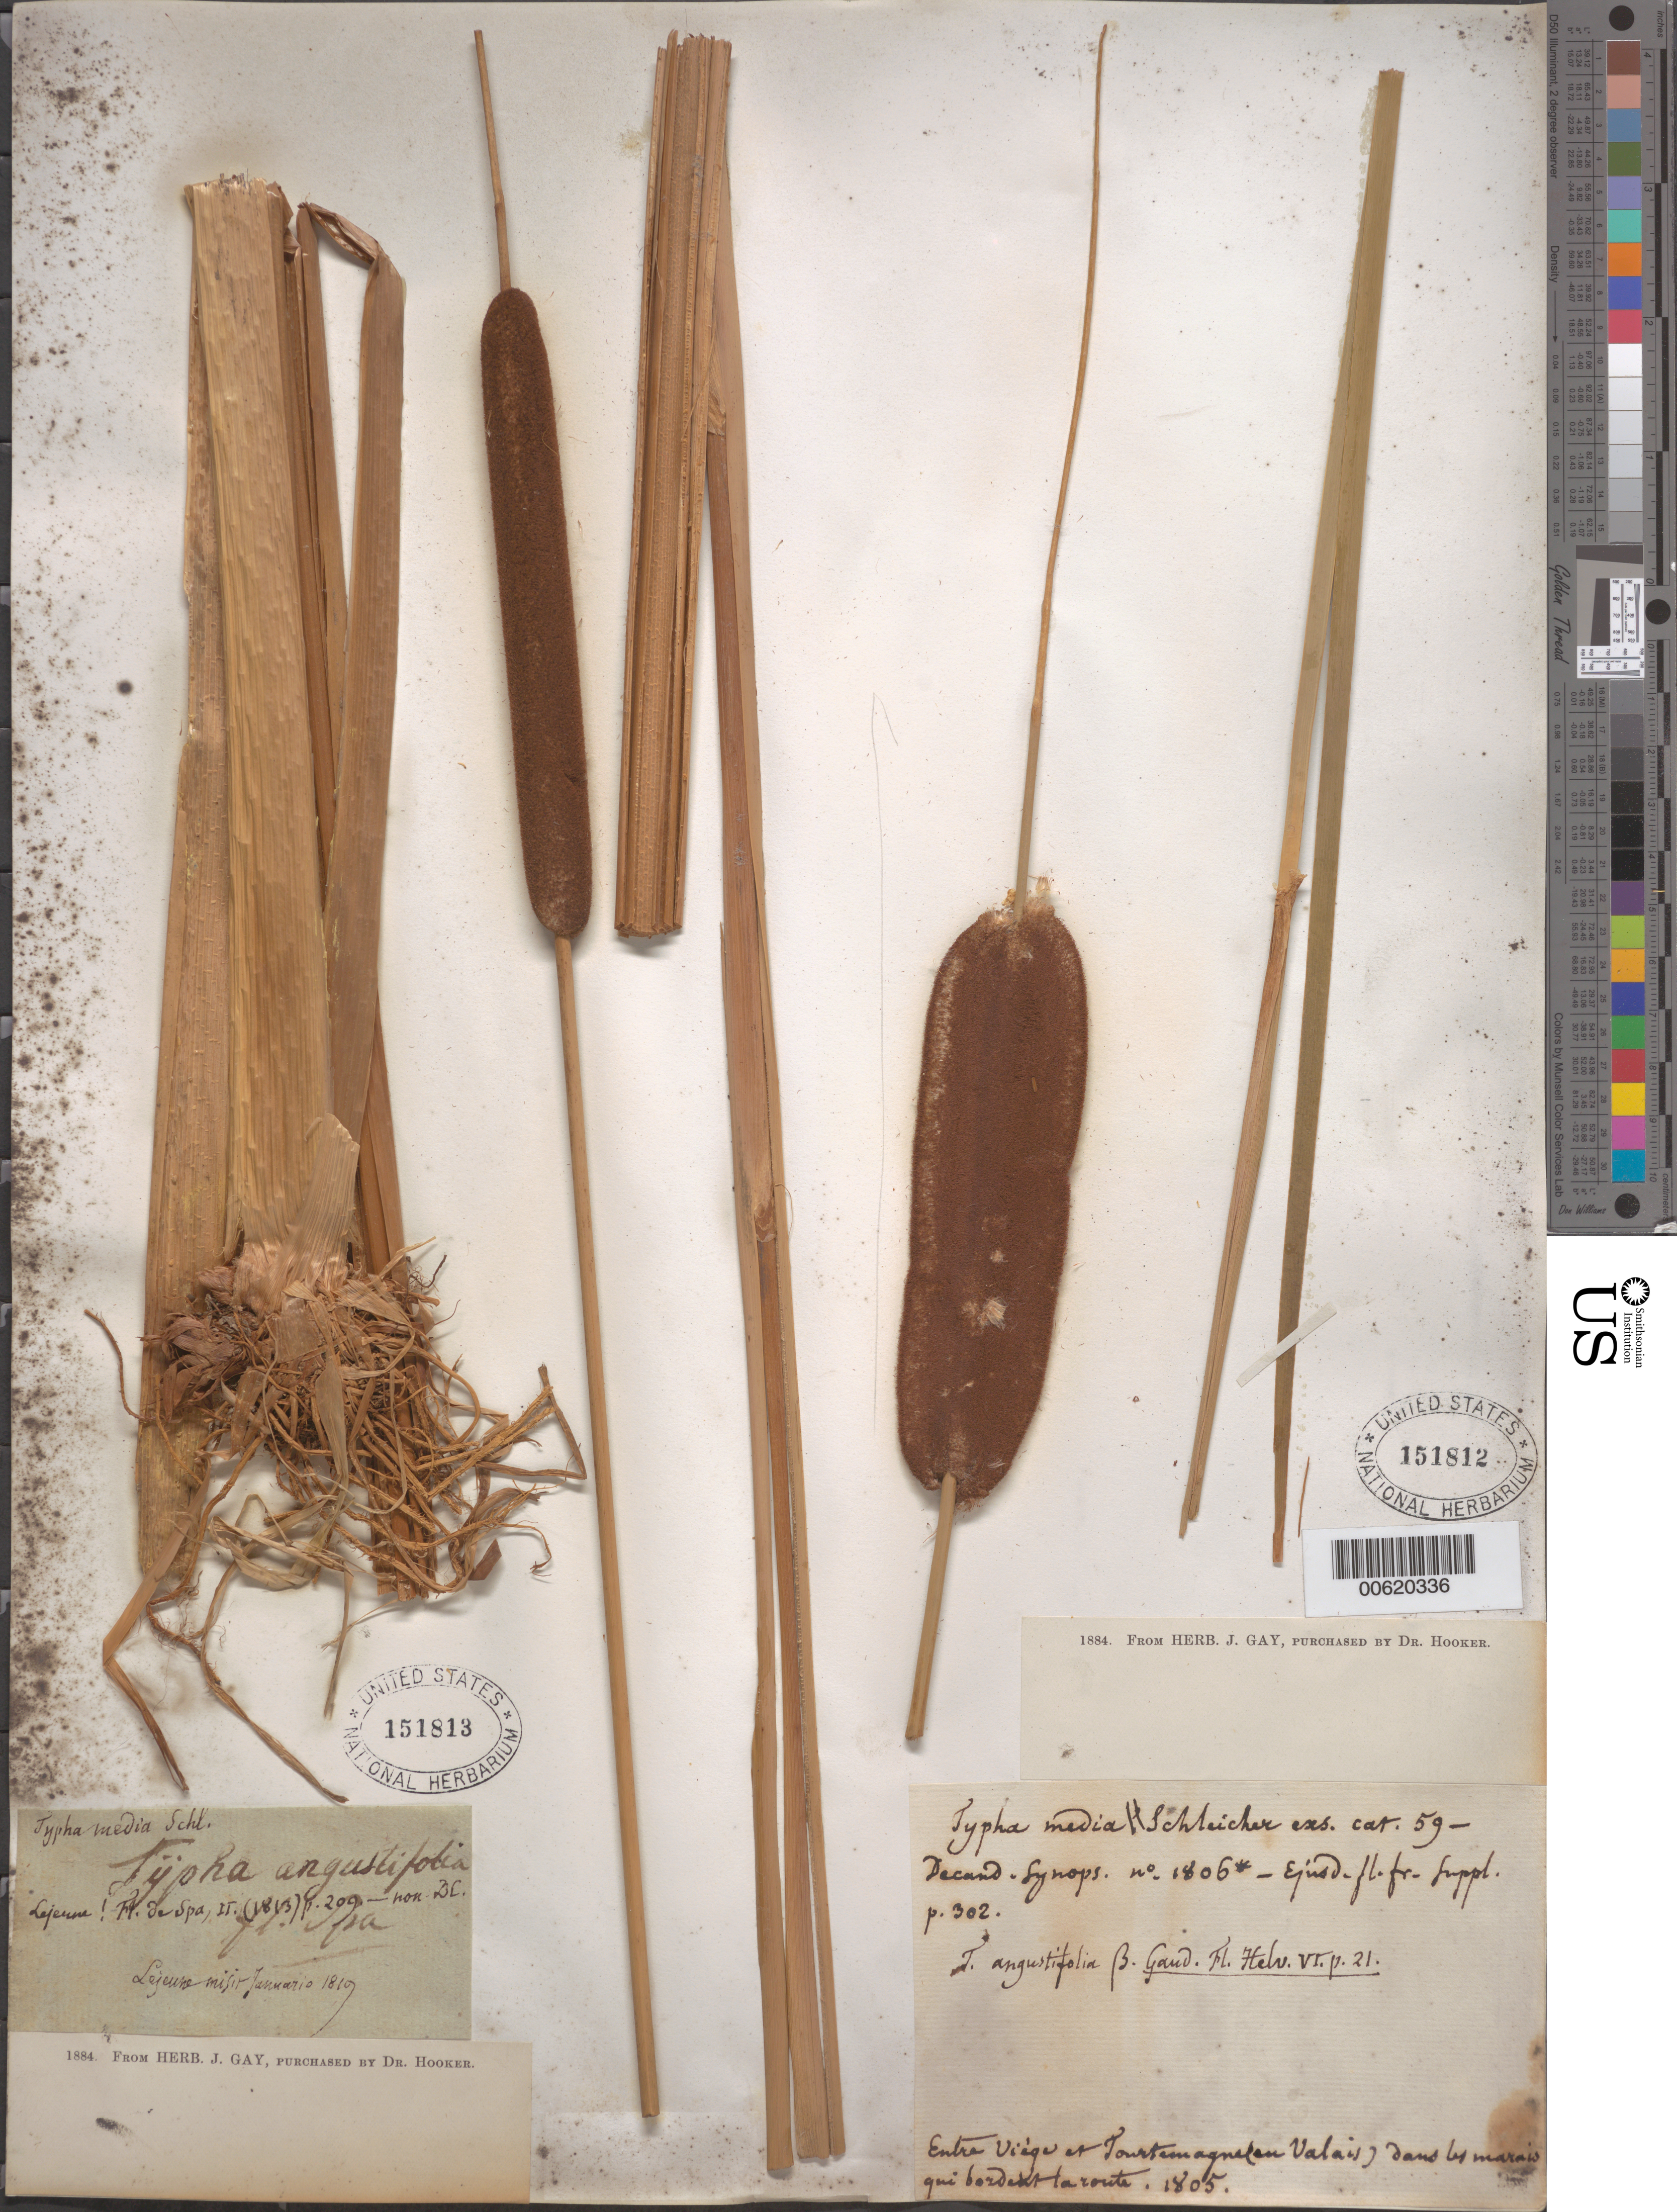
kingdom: Plantae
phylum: Tracheophyta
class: Liliopsida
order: Poales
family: Typhaceae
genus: Typha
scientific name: Typha angustifolia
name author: L.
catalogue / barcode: US 151813